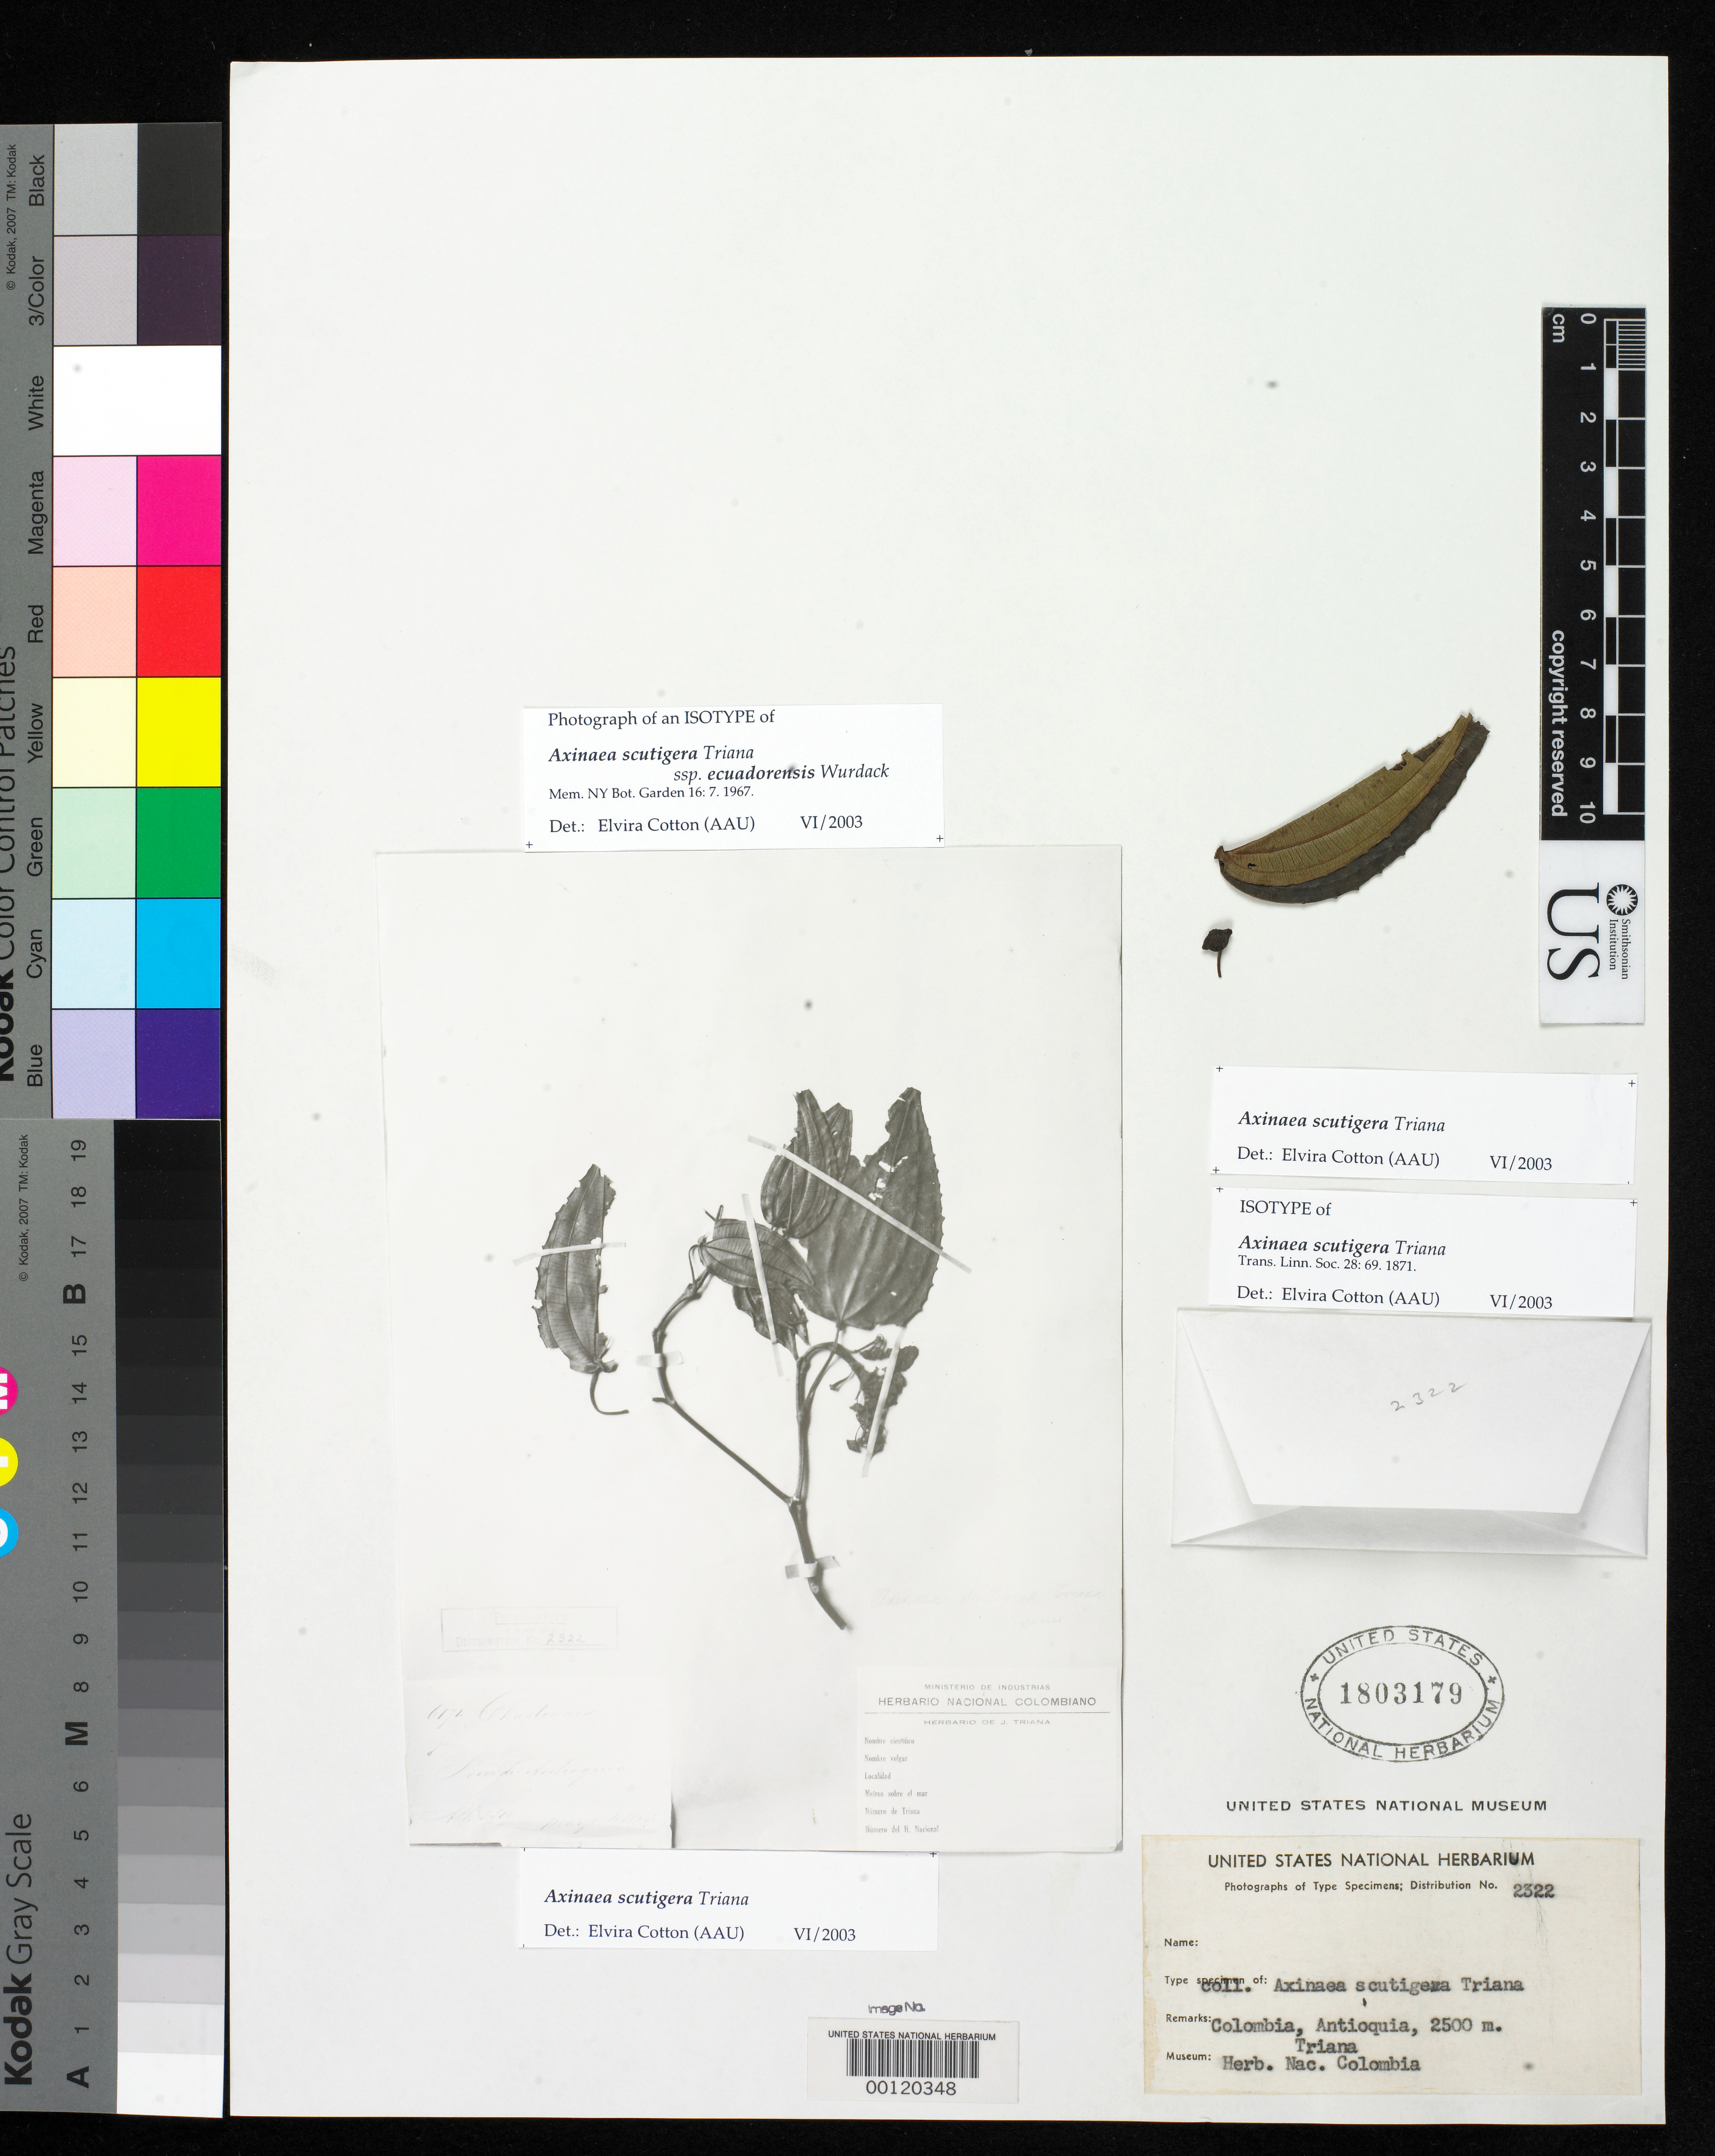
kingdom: Plantae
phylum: Tracheophyta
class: Magnoliopsida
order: Myrtales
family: Melastomataceae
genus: Axinaea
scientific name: Axinaea scutigera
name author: Triana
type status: Type Fragment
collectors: J. J. Triana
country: Colombia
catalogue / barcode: US 1803179